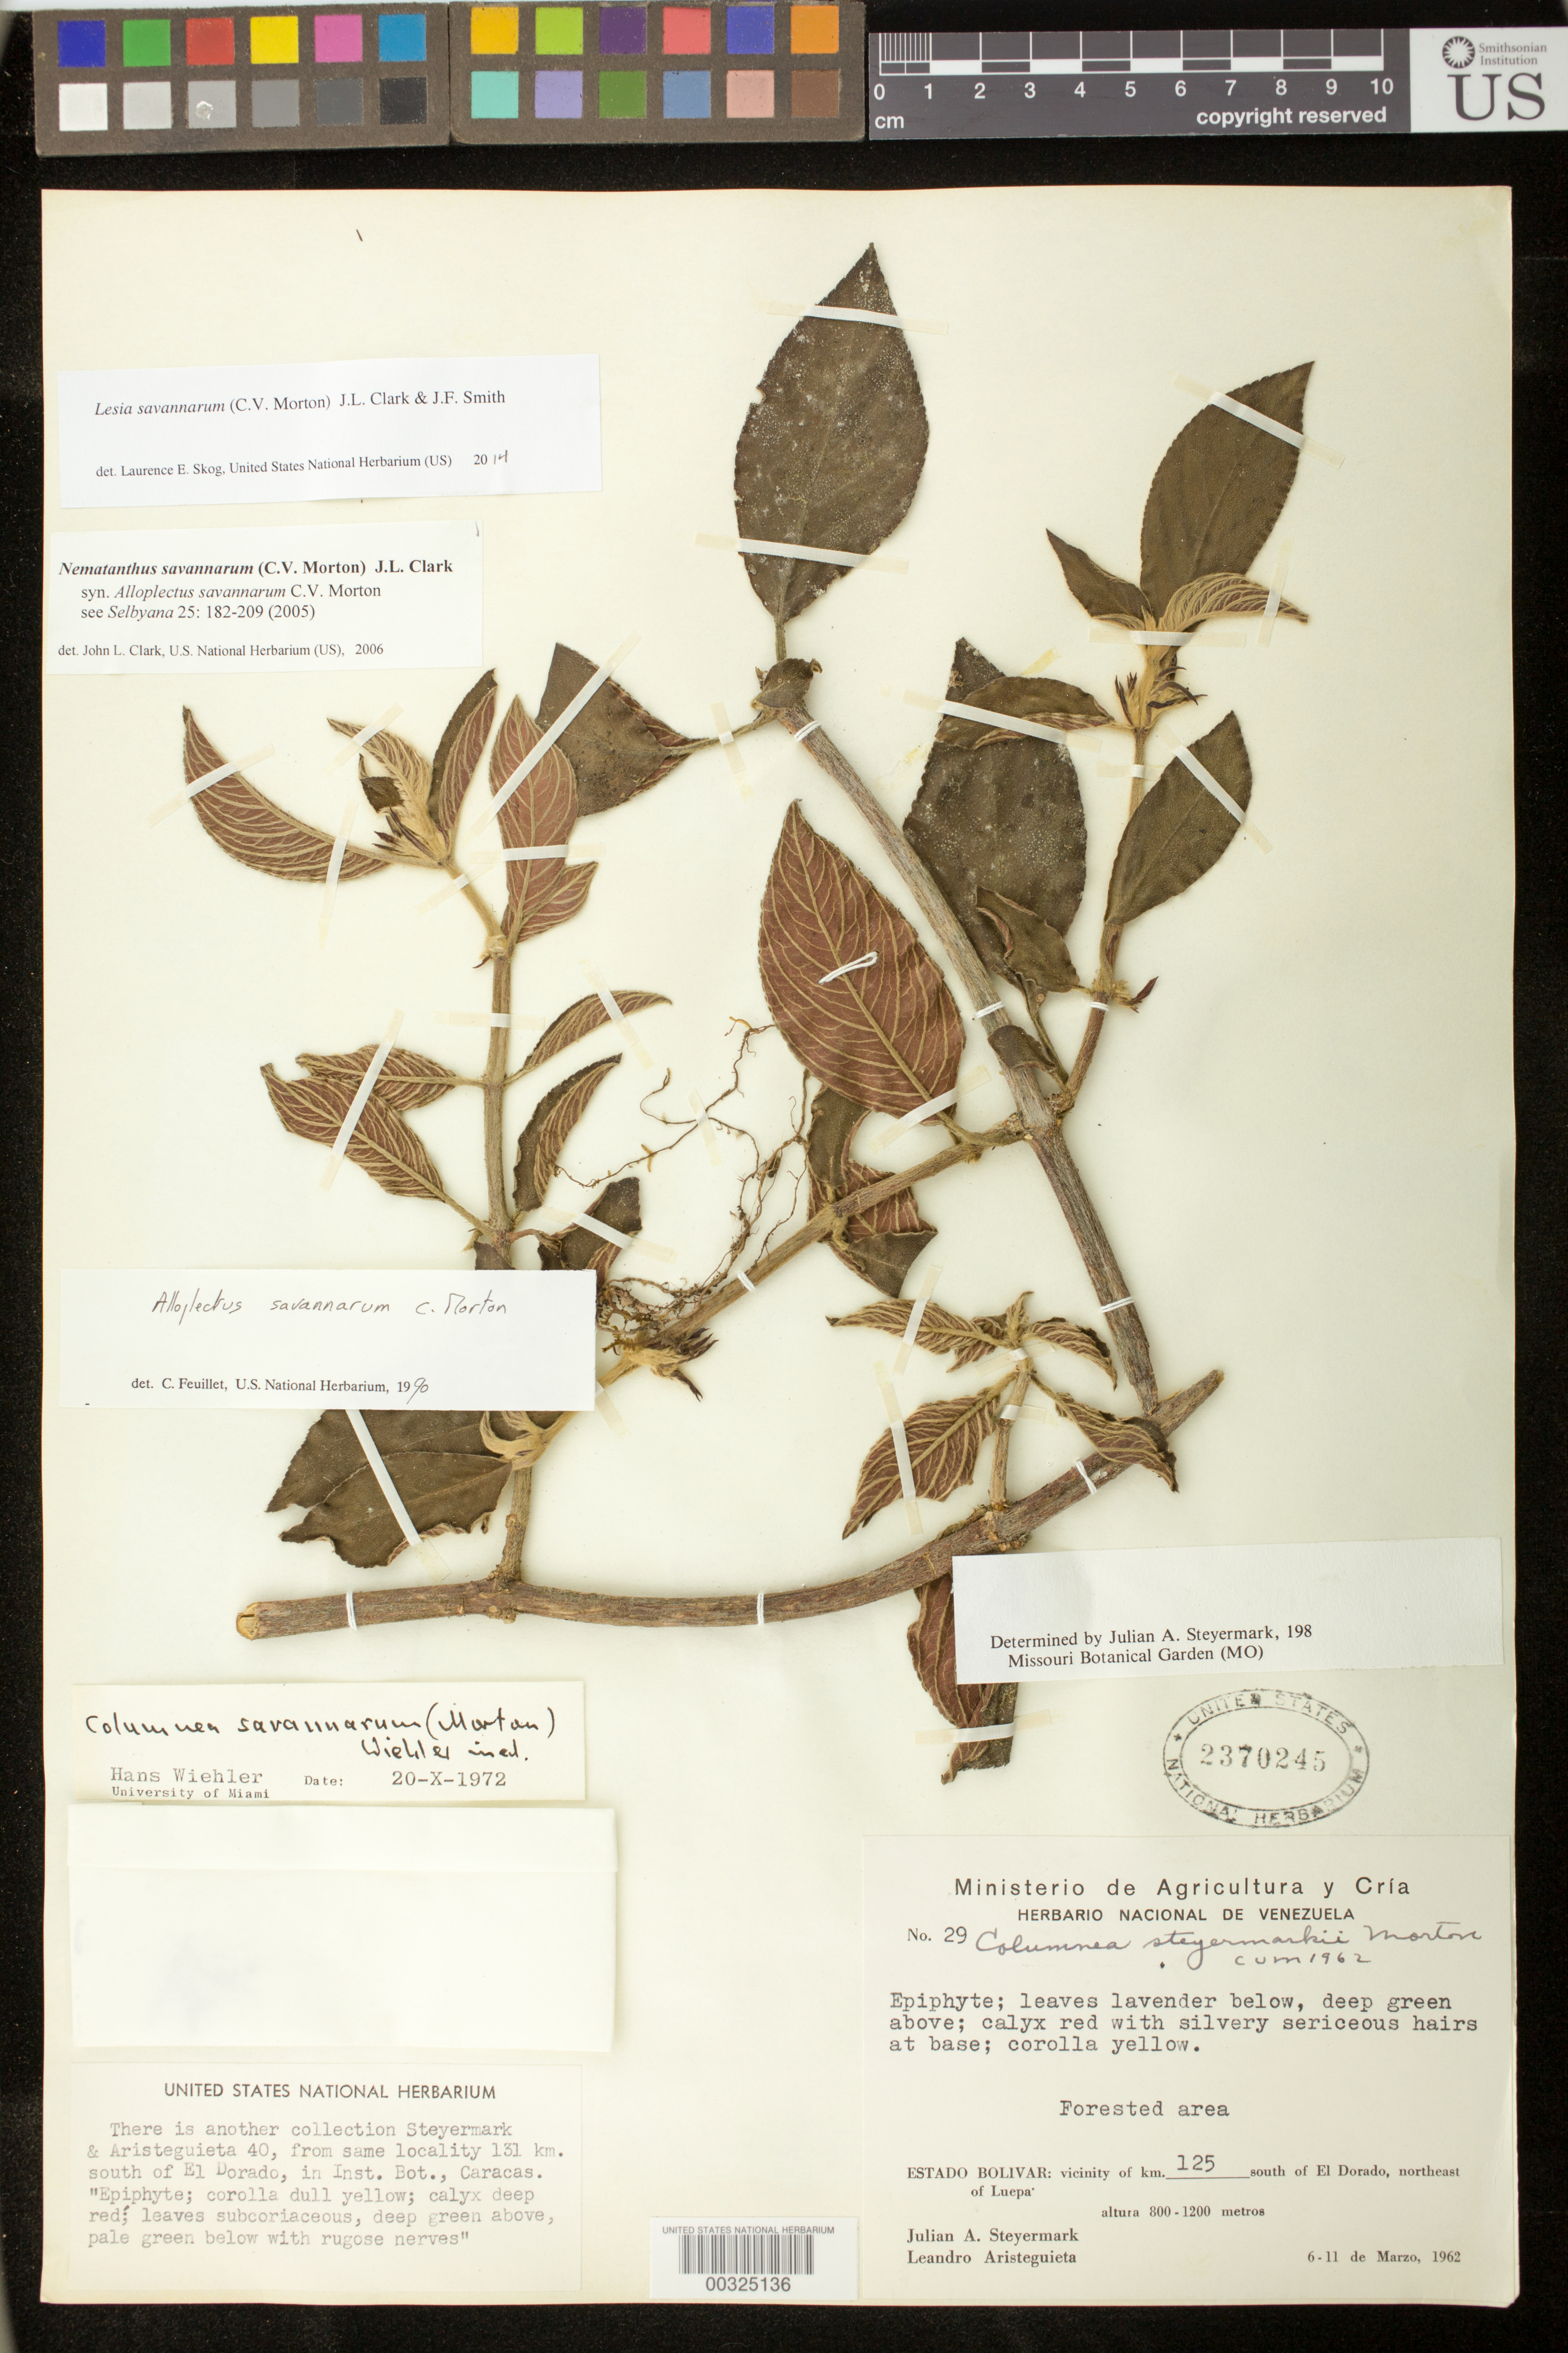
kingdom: Plantae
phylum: Tracheophyta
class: Magnoliopsida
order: Lamiales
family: Gesneriaceae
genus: Lesia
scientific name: Lesia savannarum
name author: (C.V. Morton) J.L. Clark & J.F. Sm.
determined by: Skog, Laurence E.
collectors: J. Steyermark & L. Aristeguieta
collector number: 29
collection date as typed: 6-11 Mar 1962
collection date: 1962-03-06/1962-03-11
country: Venezuela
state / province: Bolívar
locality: Vicinity of km 125 S of El Dorado, NE of Luepa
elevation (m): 800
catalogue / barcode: US 2370245